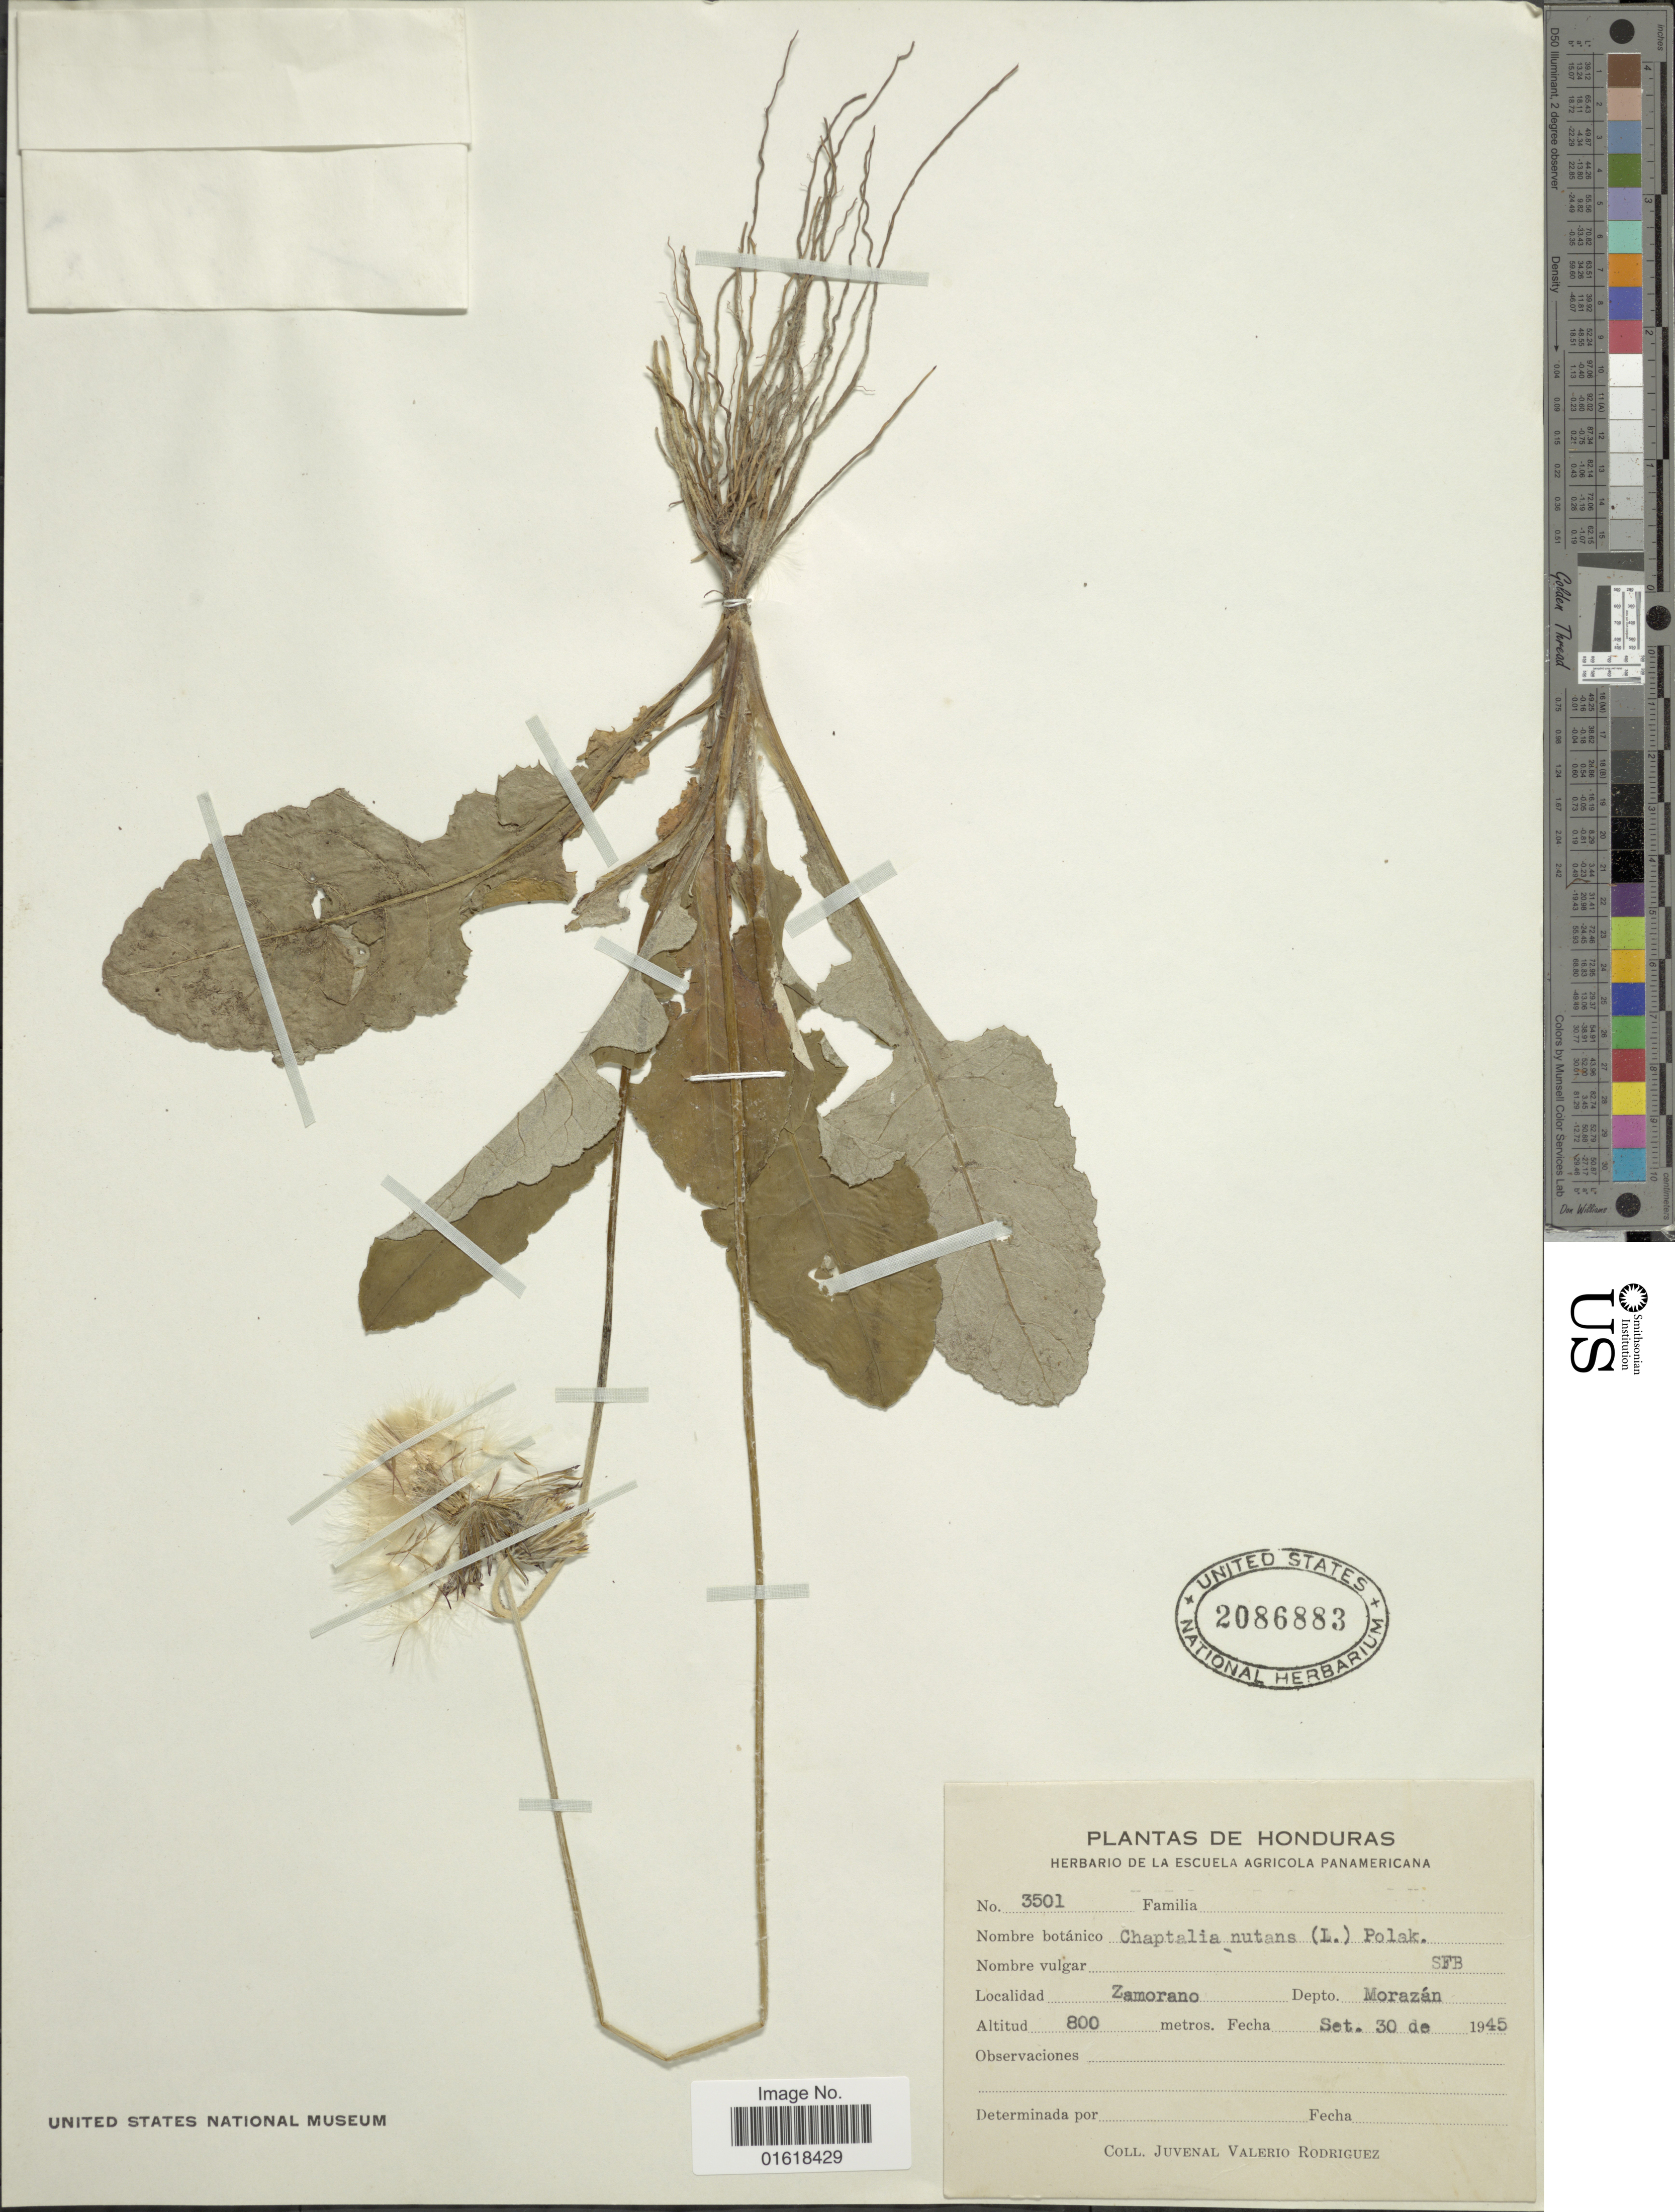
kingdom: Plantae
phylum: Tracheophyta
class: Magnoliopsida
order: Asterales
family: Asteraceae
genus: Chaptalia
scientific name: Chaptalia nutans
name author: (L.) Pol.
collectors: J. Rodriguez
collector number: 3501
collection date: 1945-09-30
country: Honduras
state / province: Fco. Morazán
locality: Zamorano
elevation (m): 800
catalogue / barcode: US 2086883